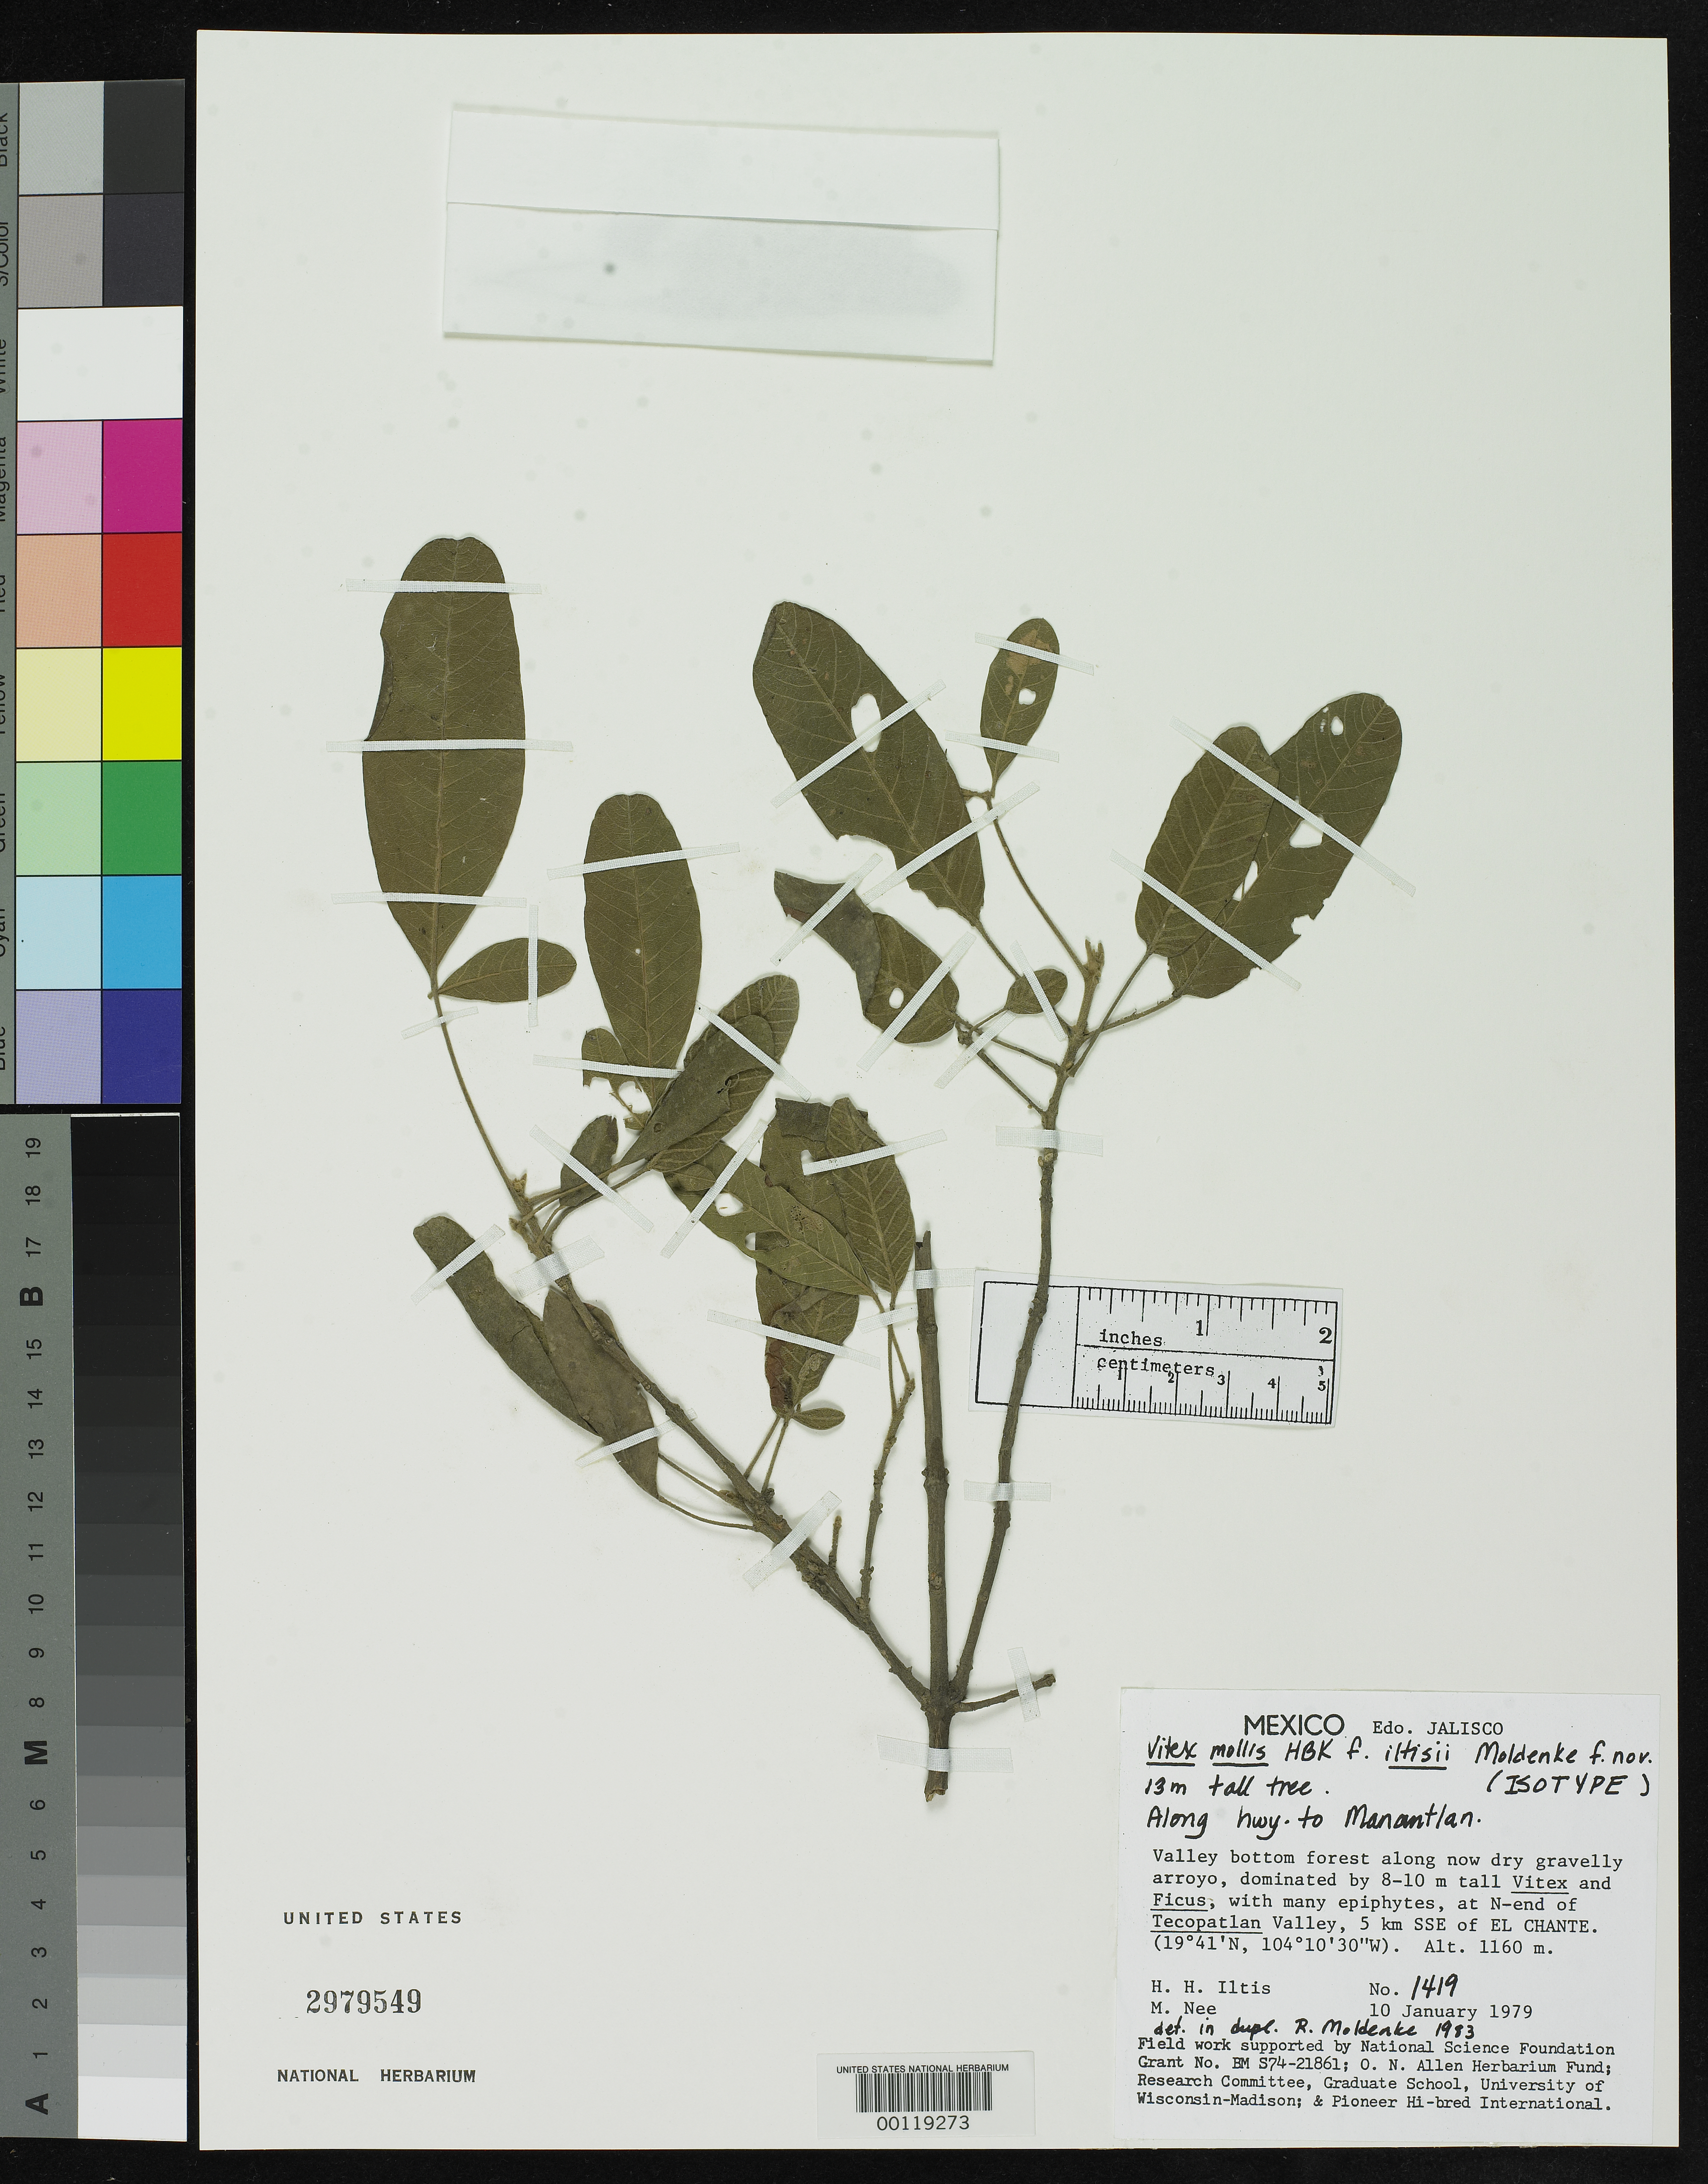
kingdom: Plantae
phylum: Tracheophyta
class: Magnoliopsida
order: Lamiales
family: Lamiaceae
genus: Vitex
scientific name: Vitex mollis f. iltisii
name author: Moldenke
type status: Isotype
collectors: H. H. Iltis & M. Nee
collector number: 1419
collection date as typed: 10 Jan 1979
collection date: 1979-01-10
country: Mexico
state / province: Jalisco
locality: Tecopatlan Valley, 5 km SSE of El Chante.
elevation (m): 1160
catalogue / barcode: US 2979549